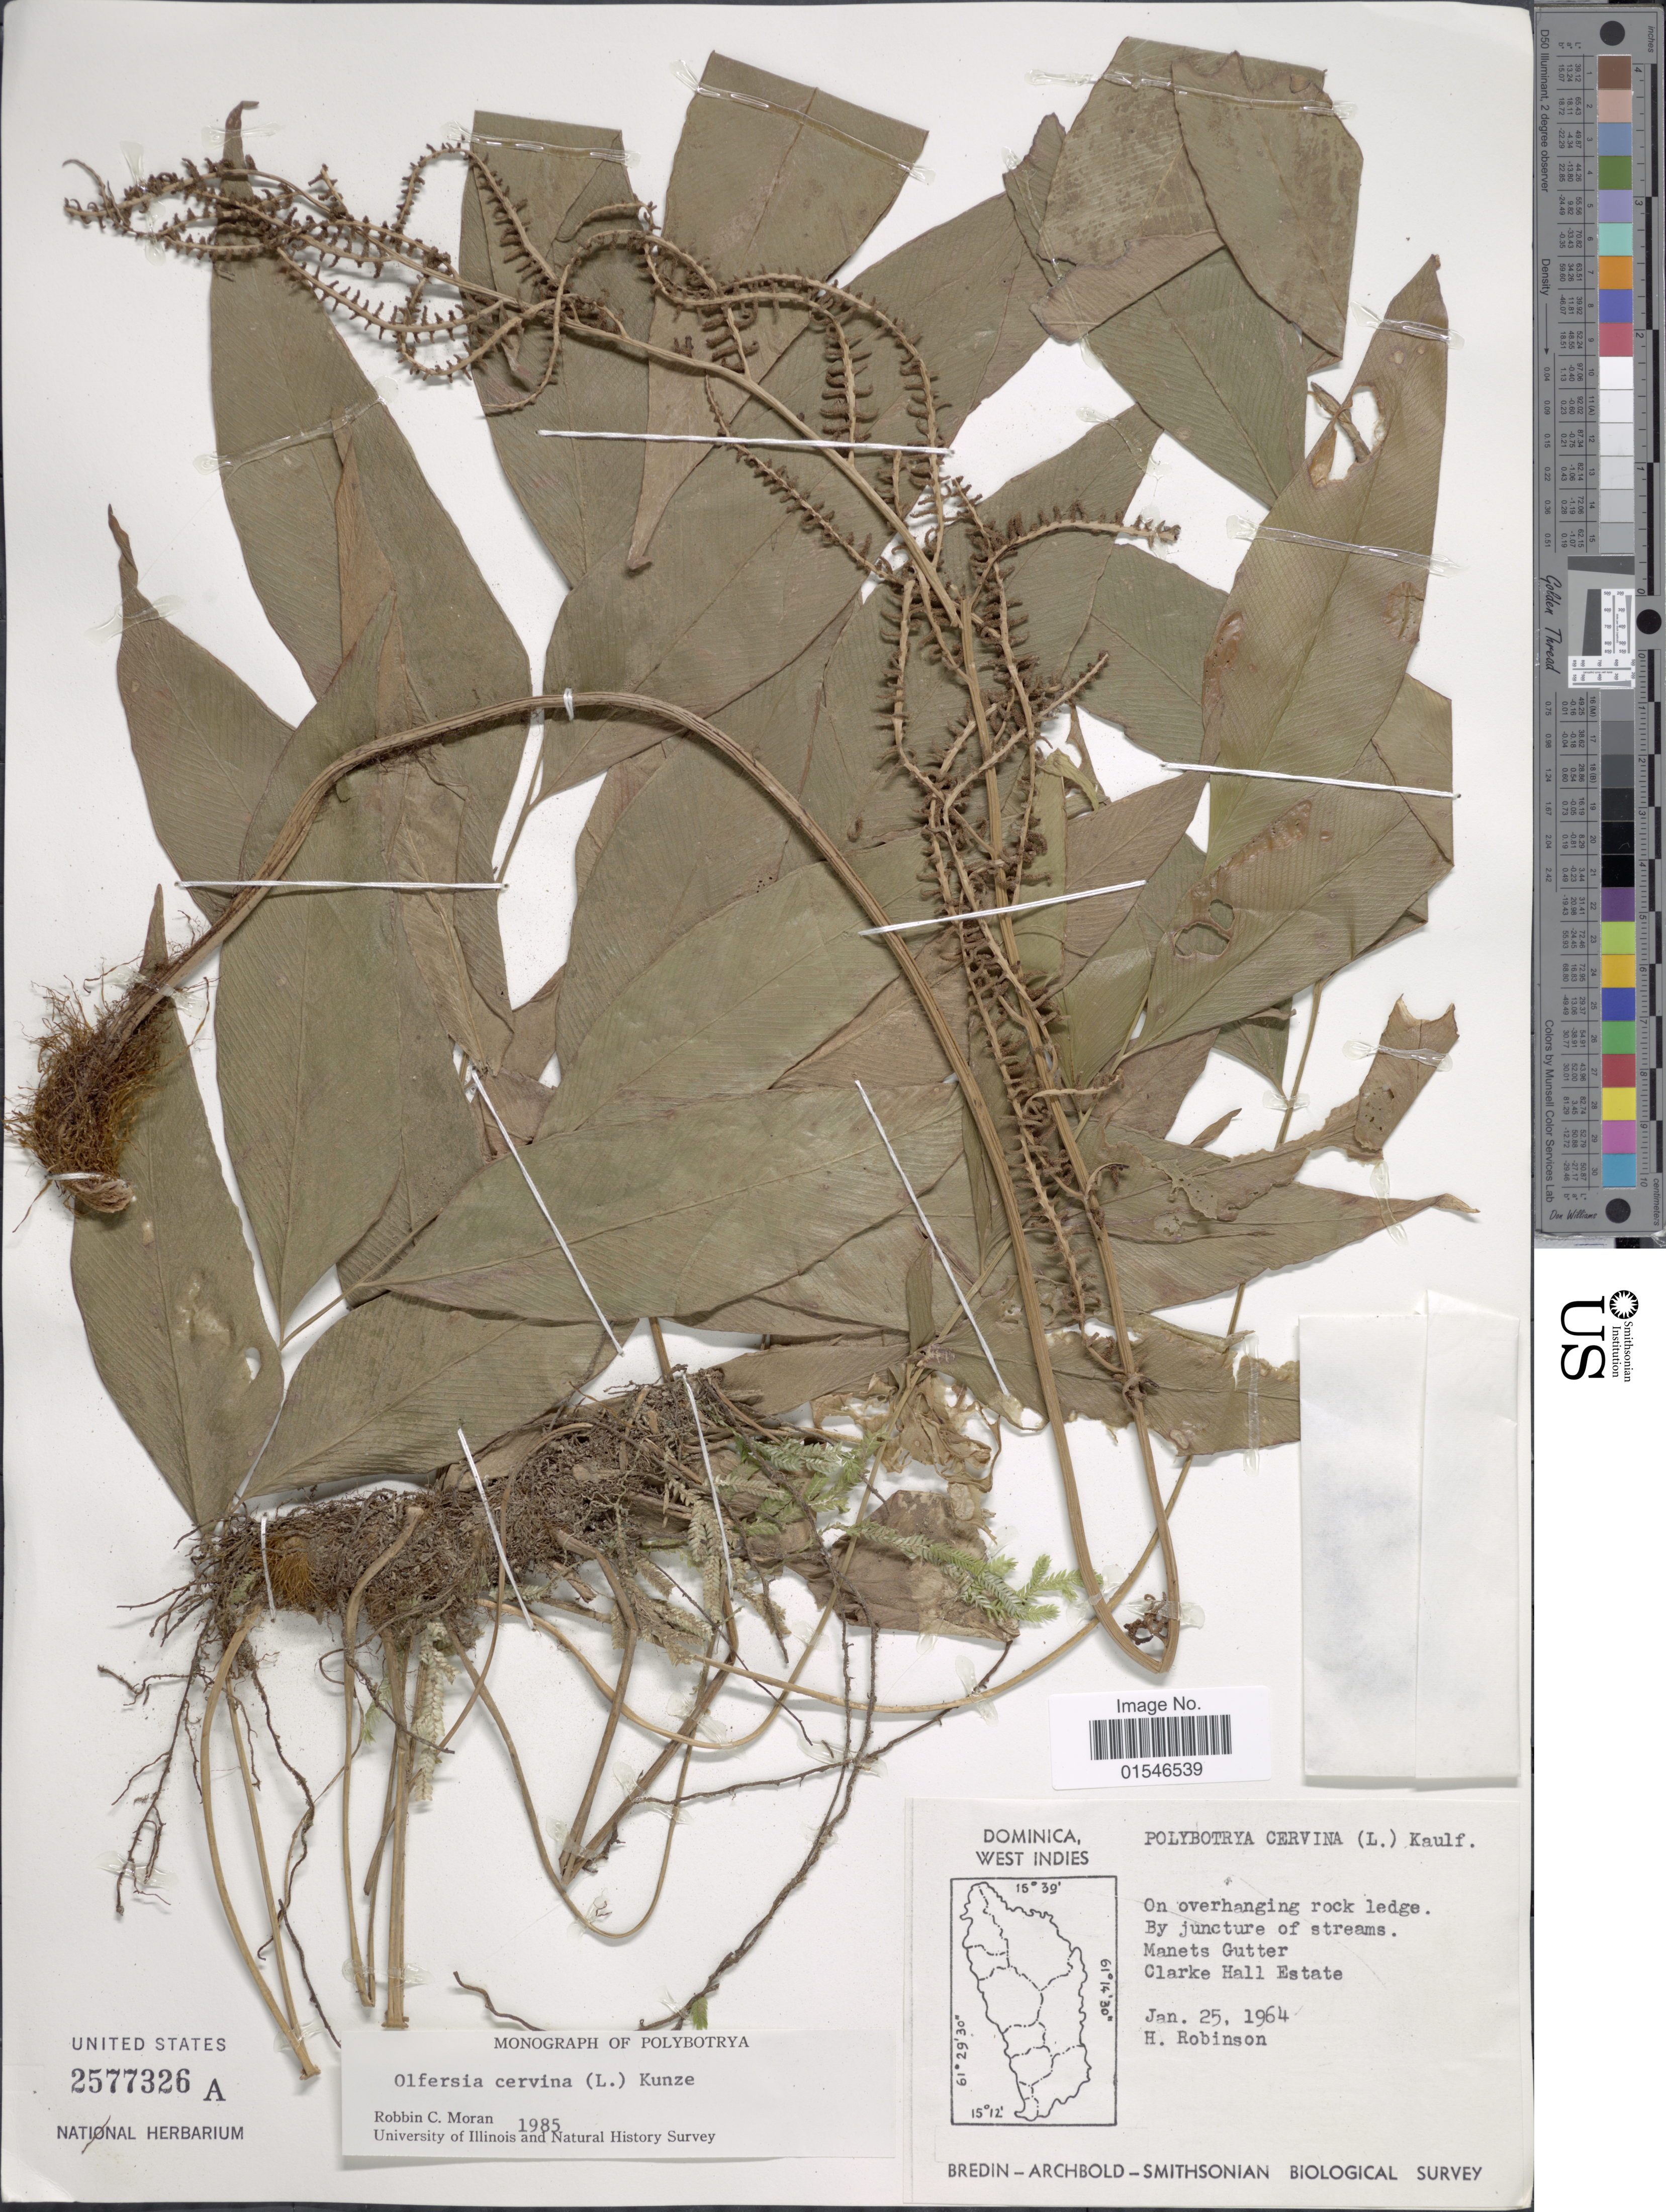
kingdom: Plantae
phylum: Tracheophyta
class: Polypodiopsida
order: Polypodiales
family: Dryopteridaceae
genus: Olfersia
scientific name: Olfersia cervina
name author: (L.) Kunze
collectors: H. Robinson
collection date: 1964-01-25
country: Dominica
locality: Manets Gutter. Clarke Hall Estate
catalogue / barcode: US 2577326A